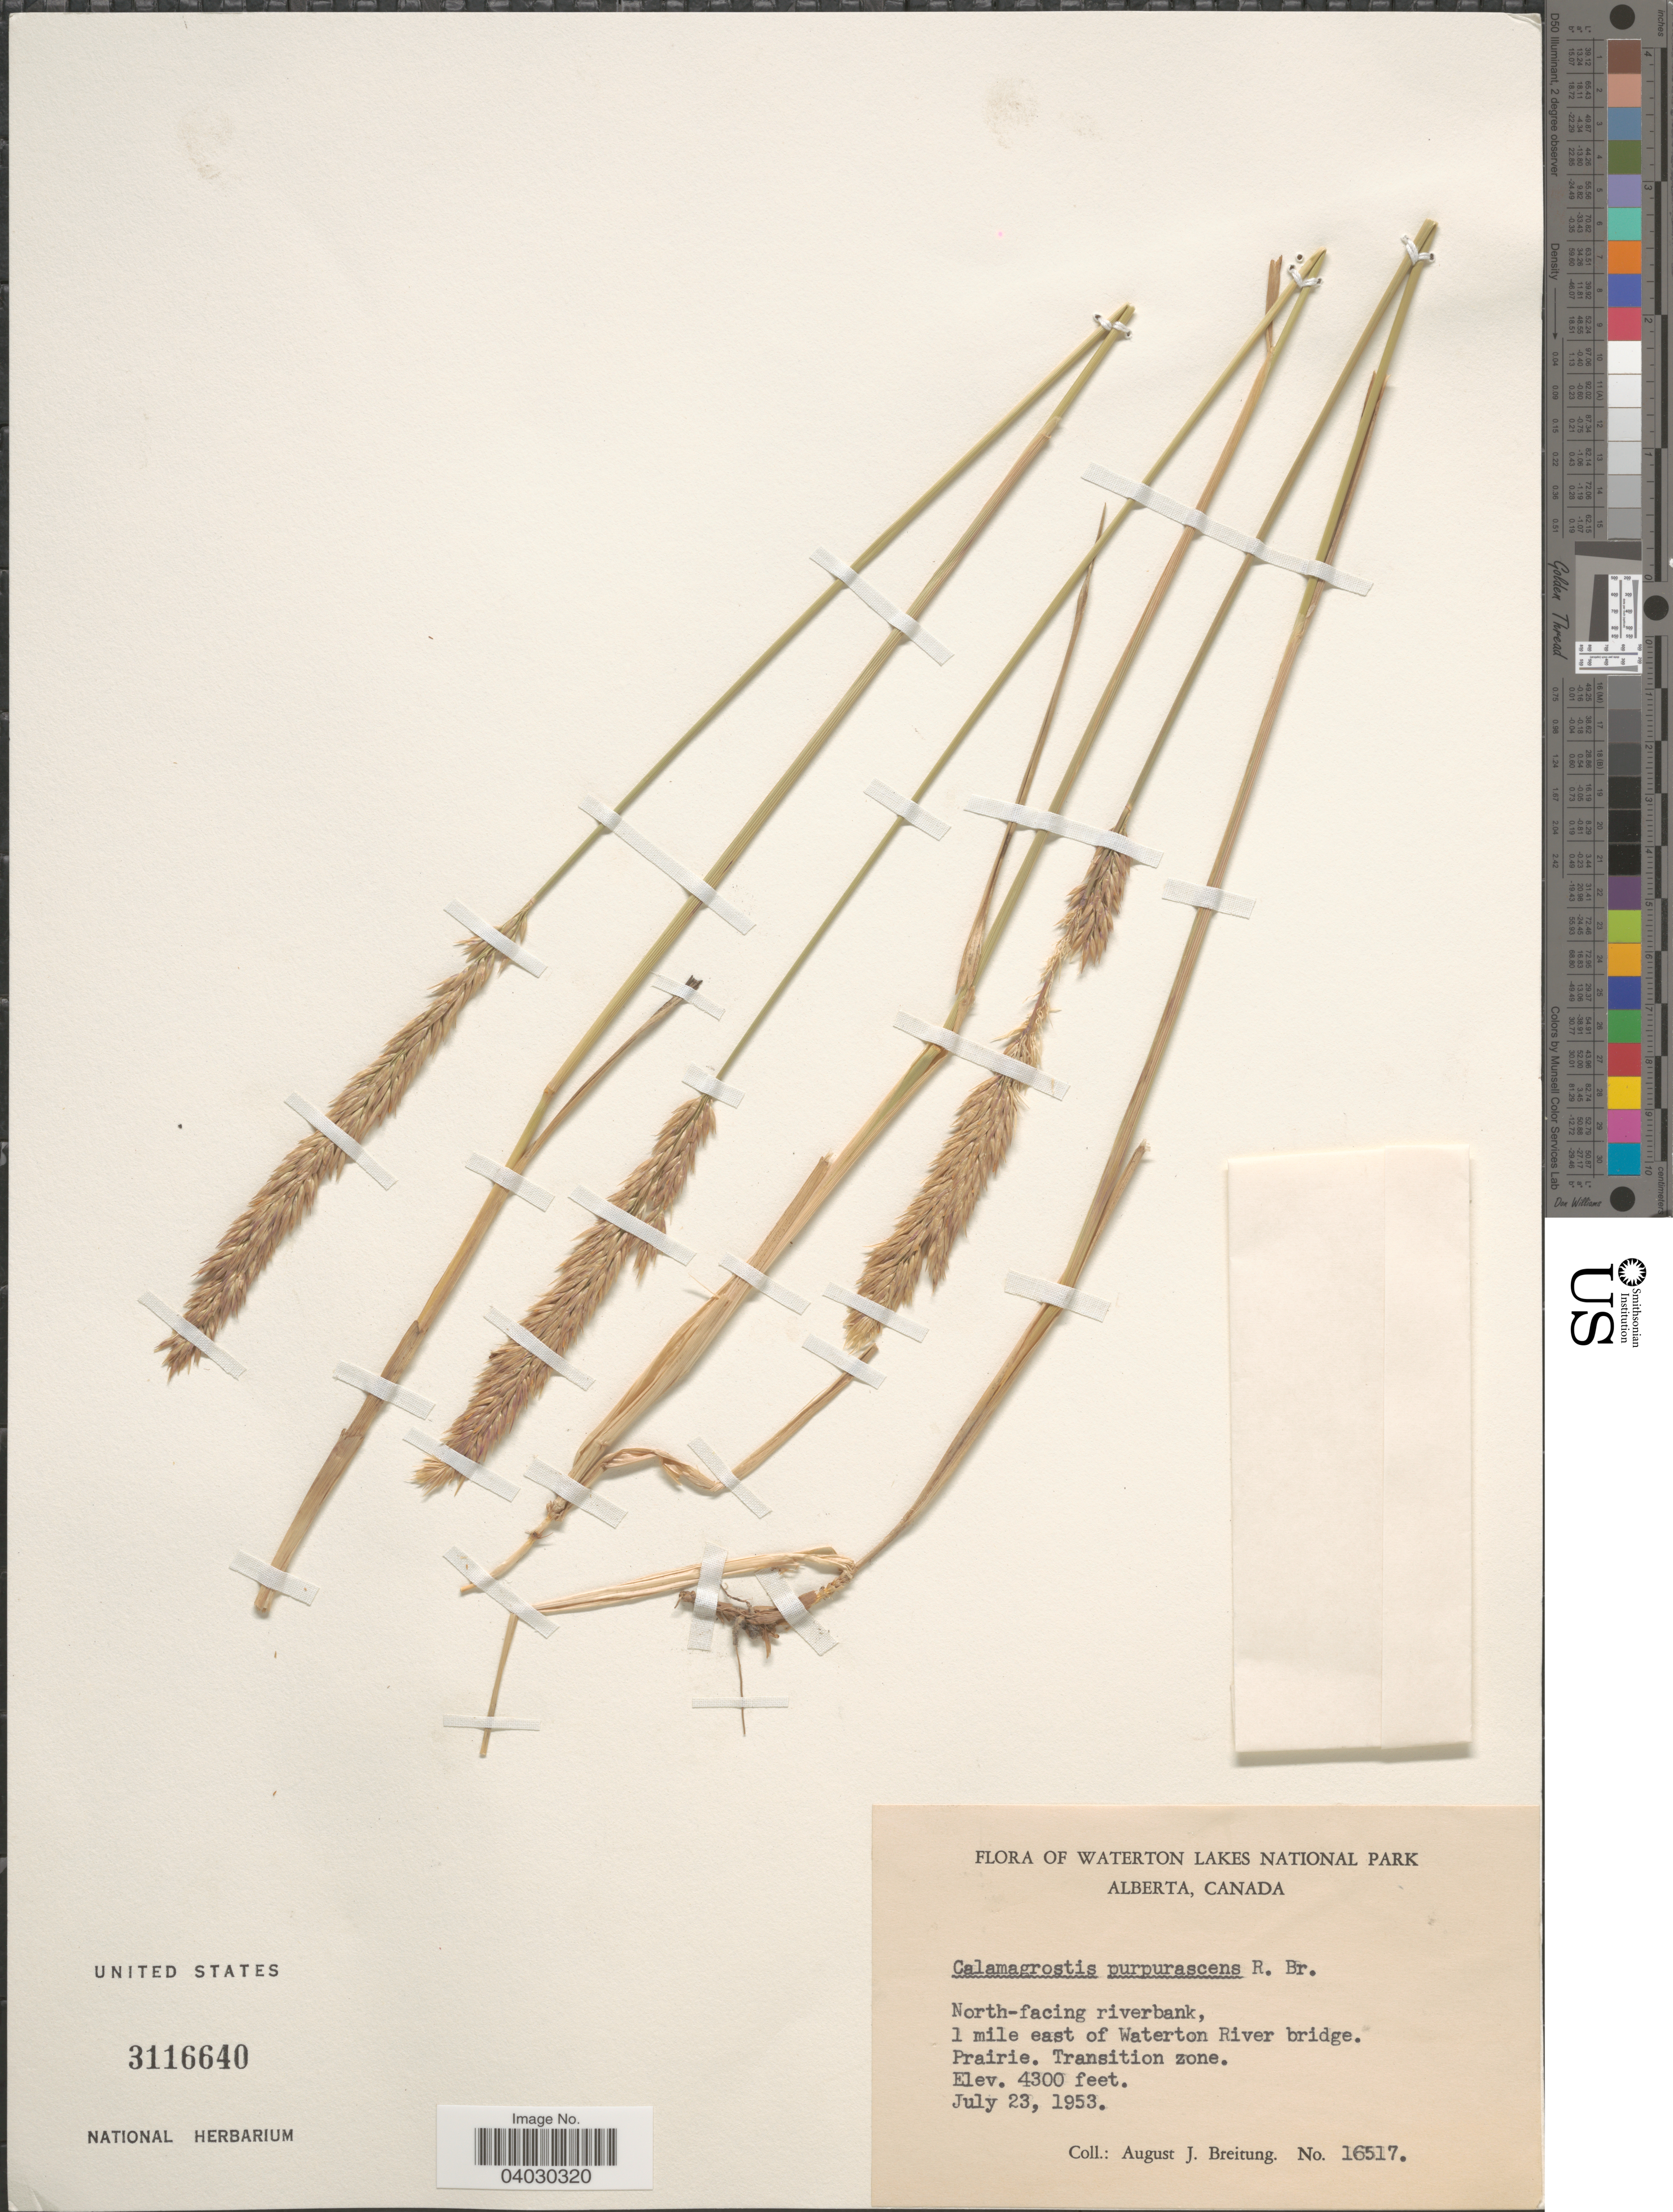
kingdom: Plantae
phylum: Tracheophyta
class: Liliopsida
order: Poales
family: Poaceae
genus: Calamagrostis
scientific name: Calamagrostis purpurascens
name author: R. Br.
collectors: A. Breitung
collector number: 16517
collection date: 1953-07-23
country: Canada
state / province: Alberta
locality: Waterton Lakes National Park. North-facing riverbank, 1 mile east of Waterton River bridge. Transition zone.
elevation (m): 1311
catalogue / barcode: US 3116640